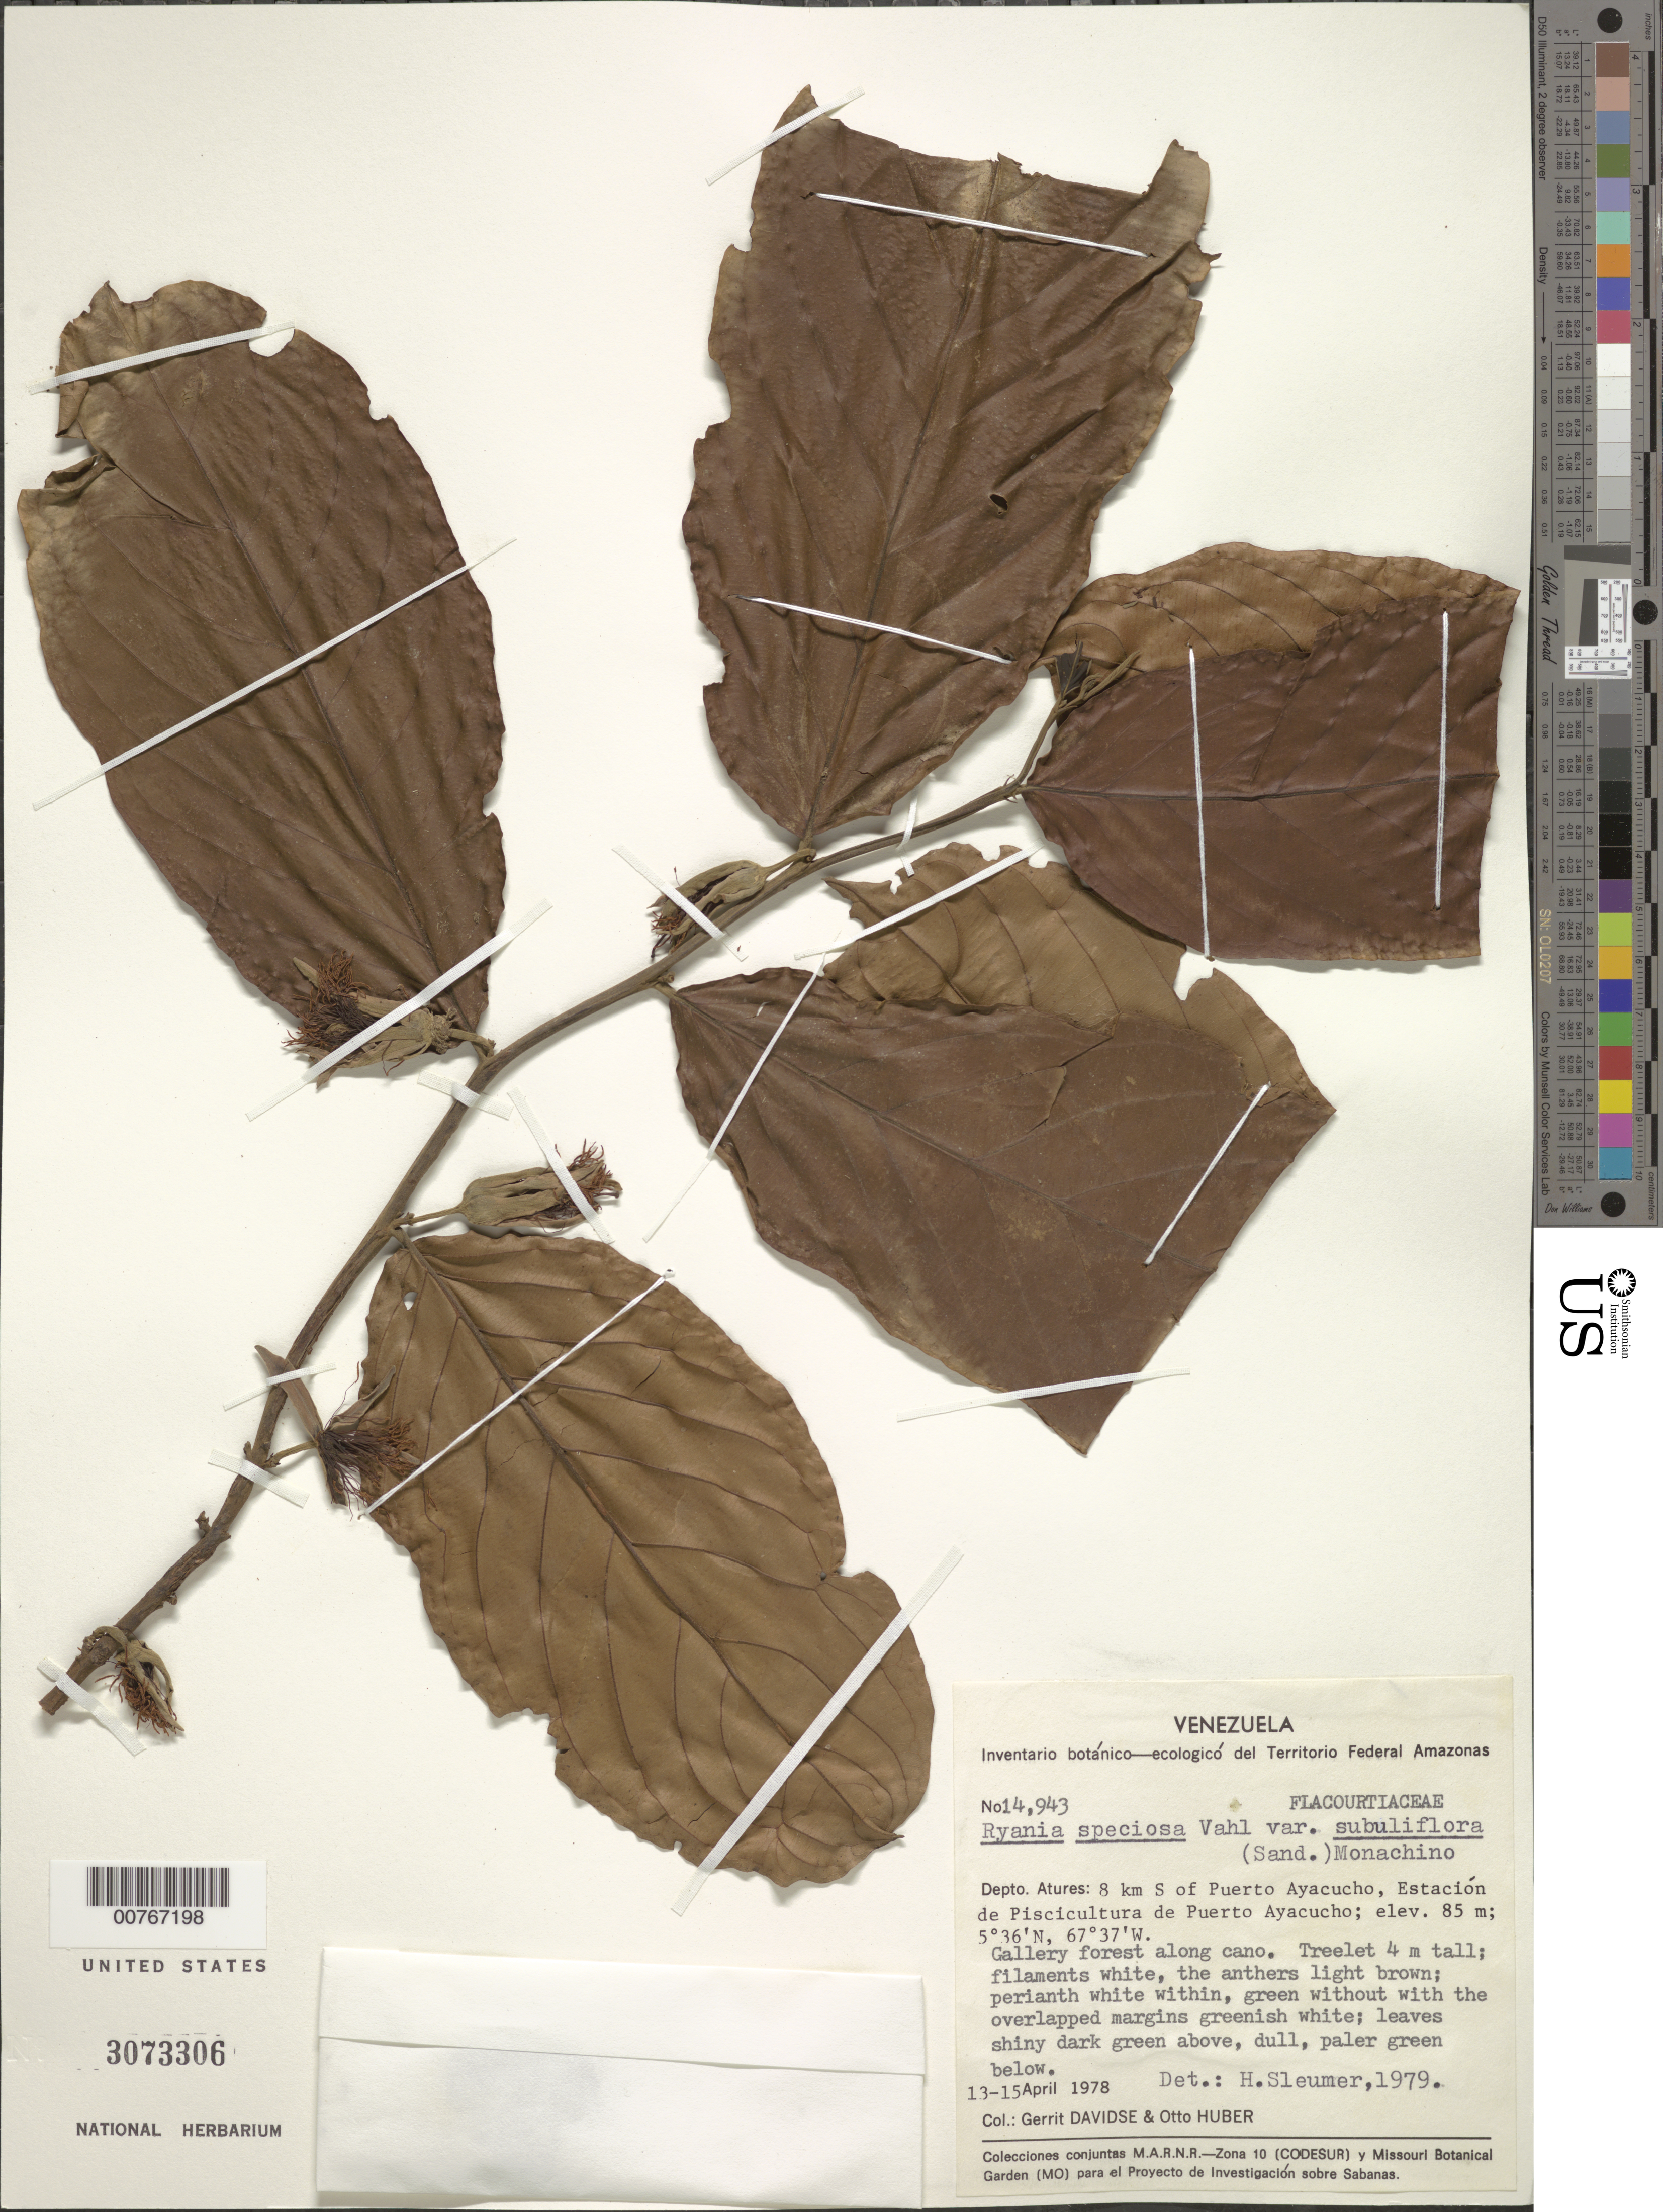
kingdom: Plantae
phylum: Tracheophyta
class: Magnoliopsida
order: Malpighiales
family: Salicaceae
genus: Ryania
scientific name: Ryania speciosa var. subuliflora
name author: (Sandwith) Monach.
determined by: Sleumer, H. O.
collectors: G. Davidse & O. Huber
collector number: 14943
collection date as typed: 13-Apr-78 to 15-Apr-78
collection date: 1978-04-13/1978-04-15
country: Venezuela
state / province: Amazonas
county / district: Atures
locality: Puerto Ayacucho, 8 km S of, Estación de Piscicultura de Puerto Ayacucho, Río Orinoco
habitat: Gallery forest along cano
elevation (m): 85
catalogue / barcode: US 3073306